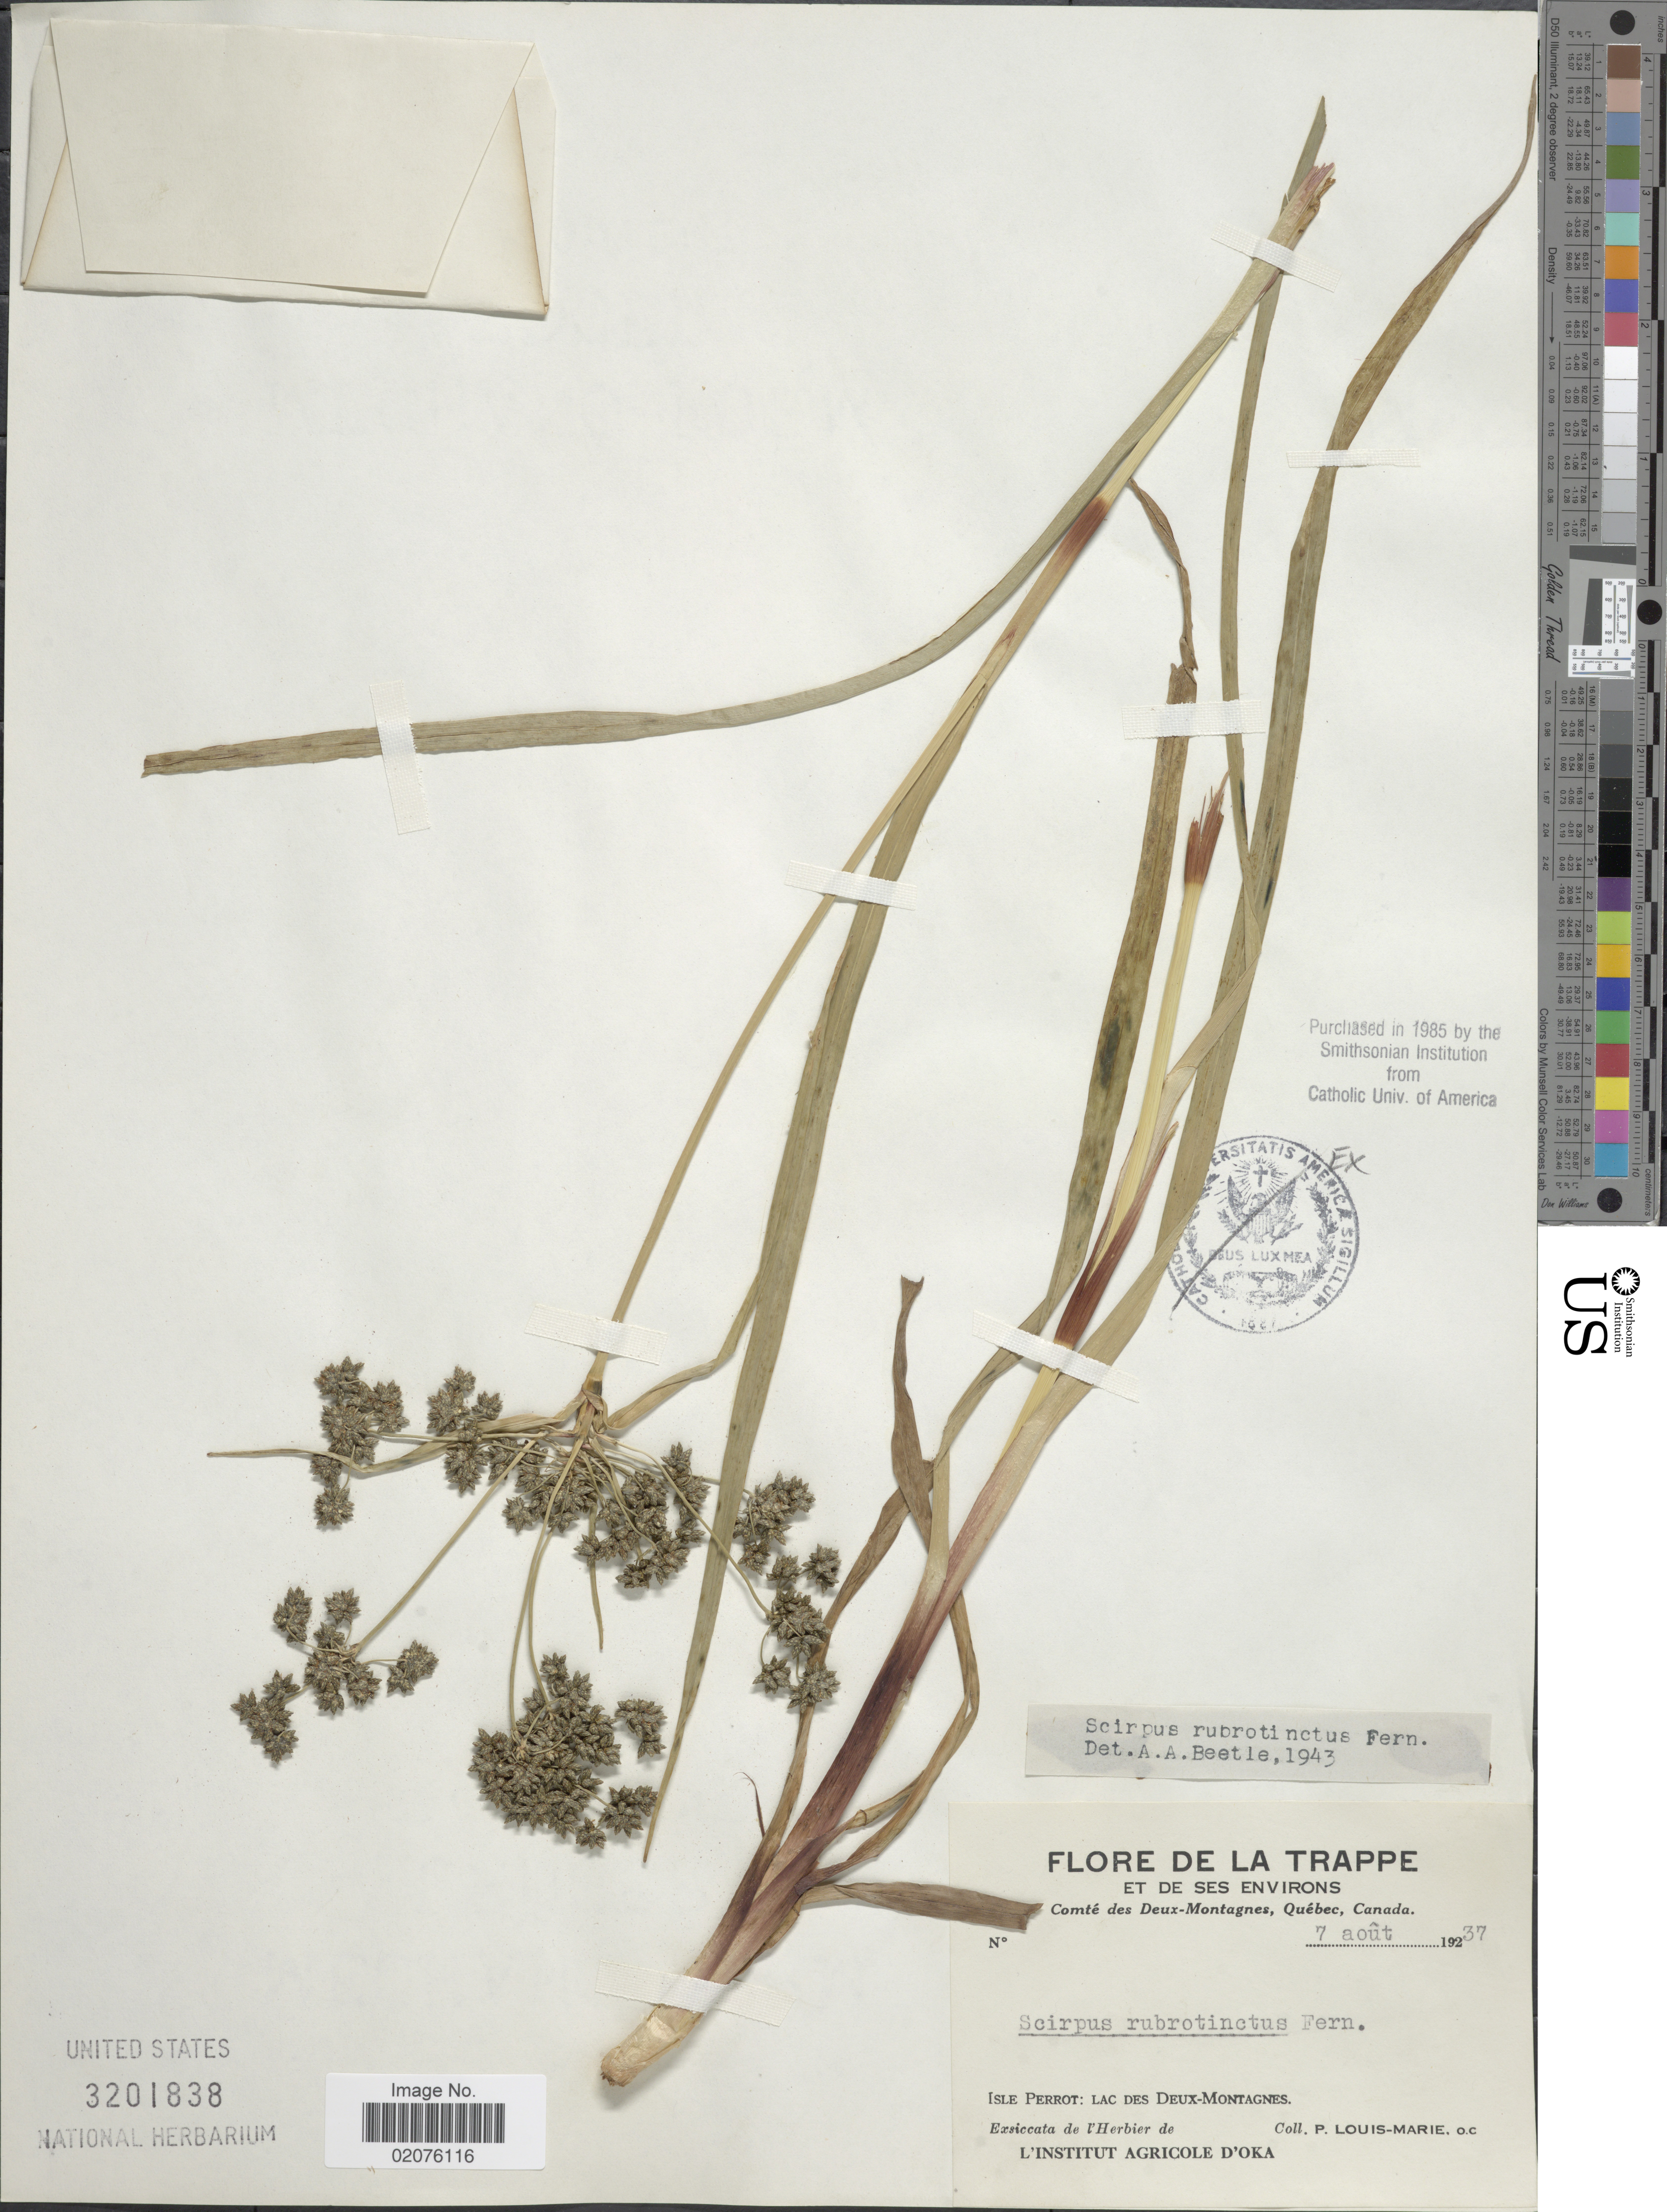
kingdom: Plantae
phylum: Tracheophyta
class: Liliopsida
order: Poales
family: Cyperaceae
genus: Scirpus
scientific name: Scirpus microcarpus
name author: J. Presl & C. Presl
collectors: L.-M. LaLonde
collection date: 1937-08-07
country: Canada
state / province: Quebec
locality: De la Trappe, Et de ses environs. Comte des Deux-Montagnes, Quebec, isle Perrot: lac des Deux-Montagnes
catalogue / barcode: US 3201838